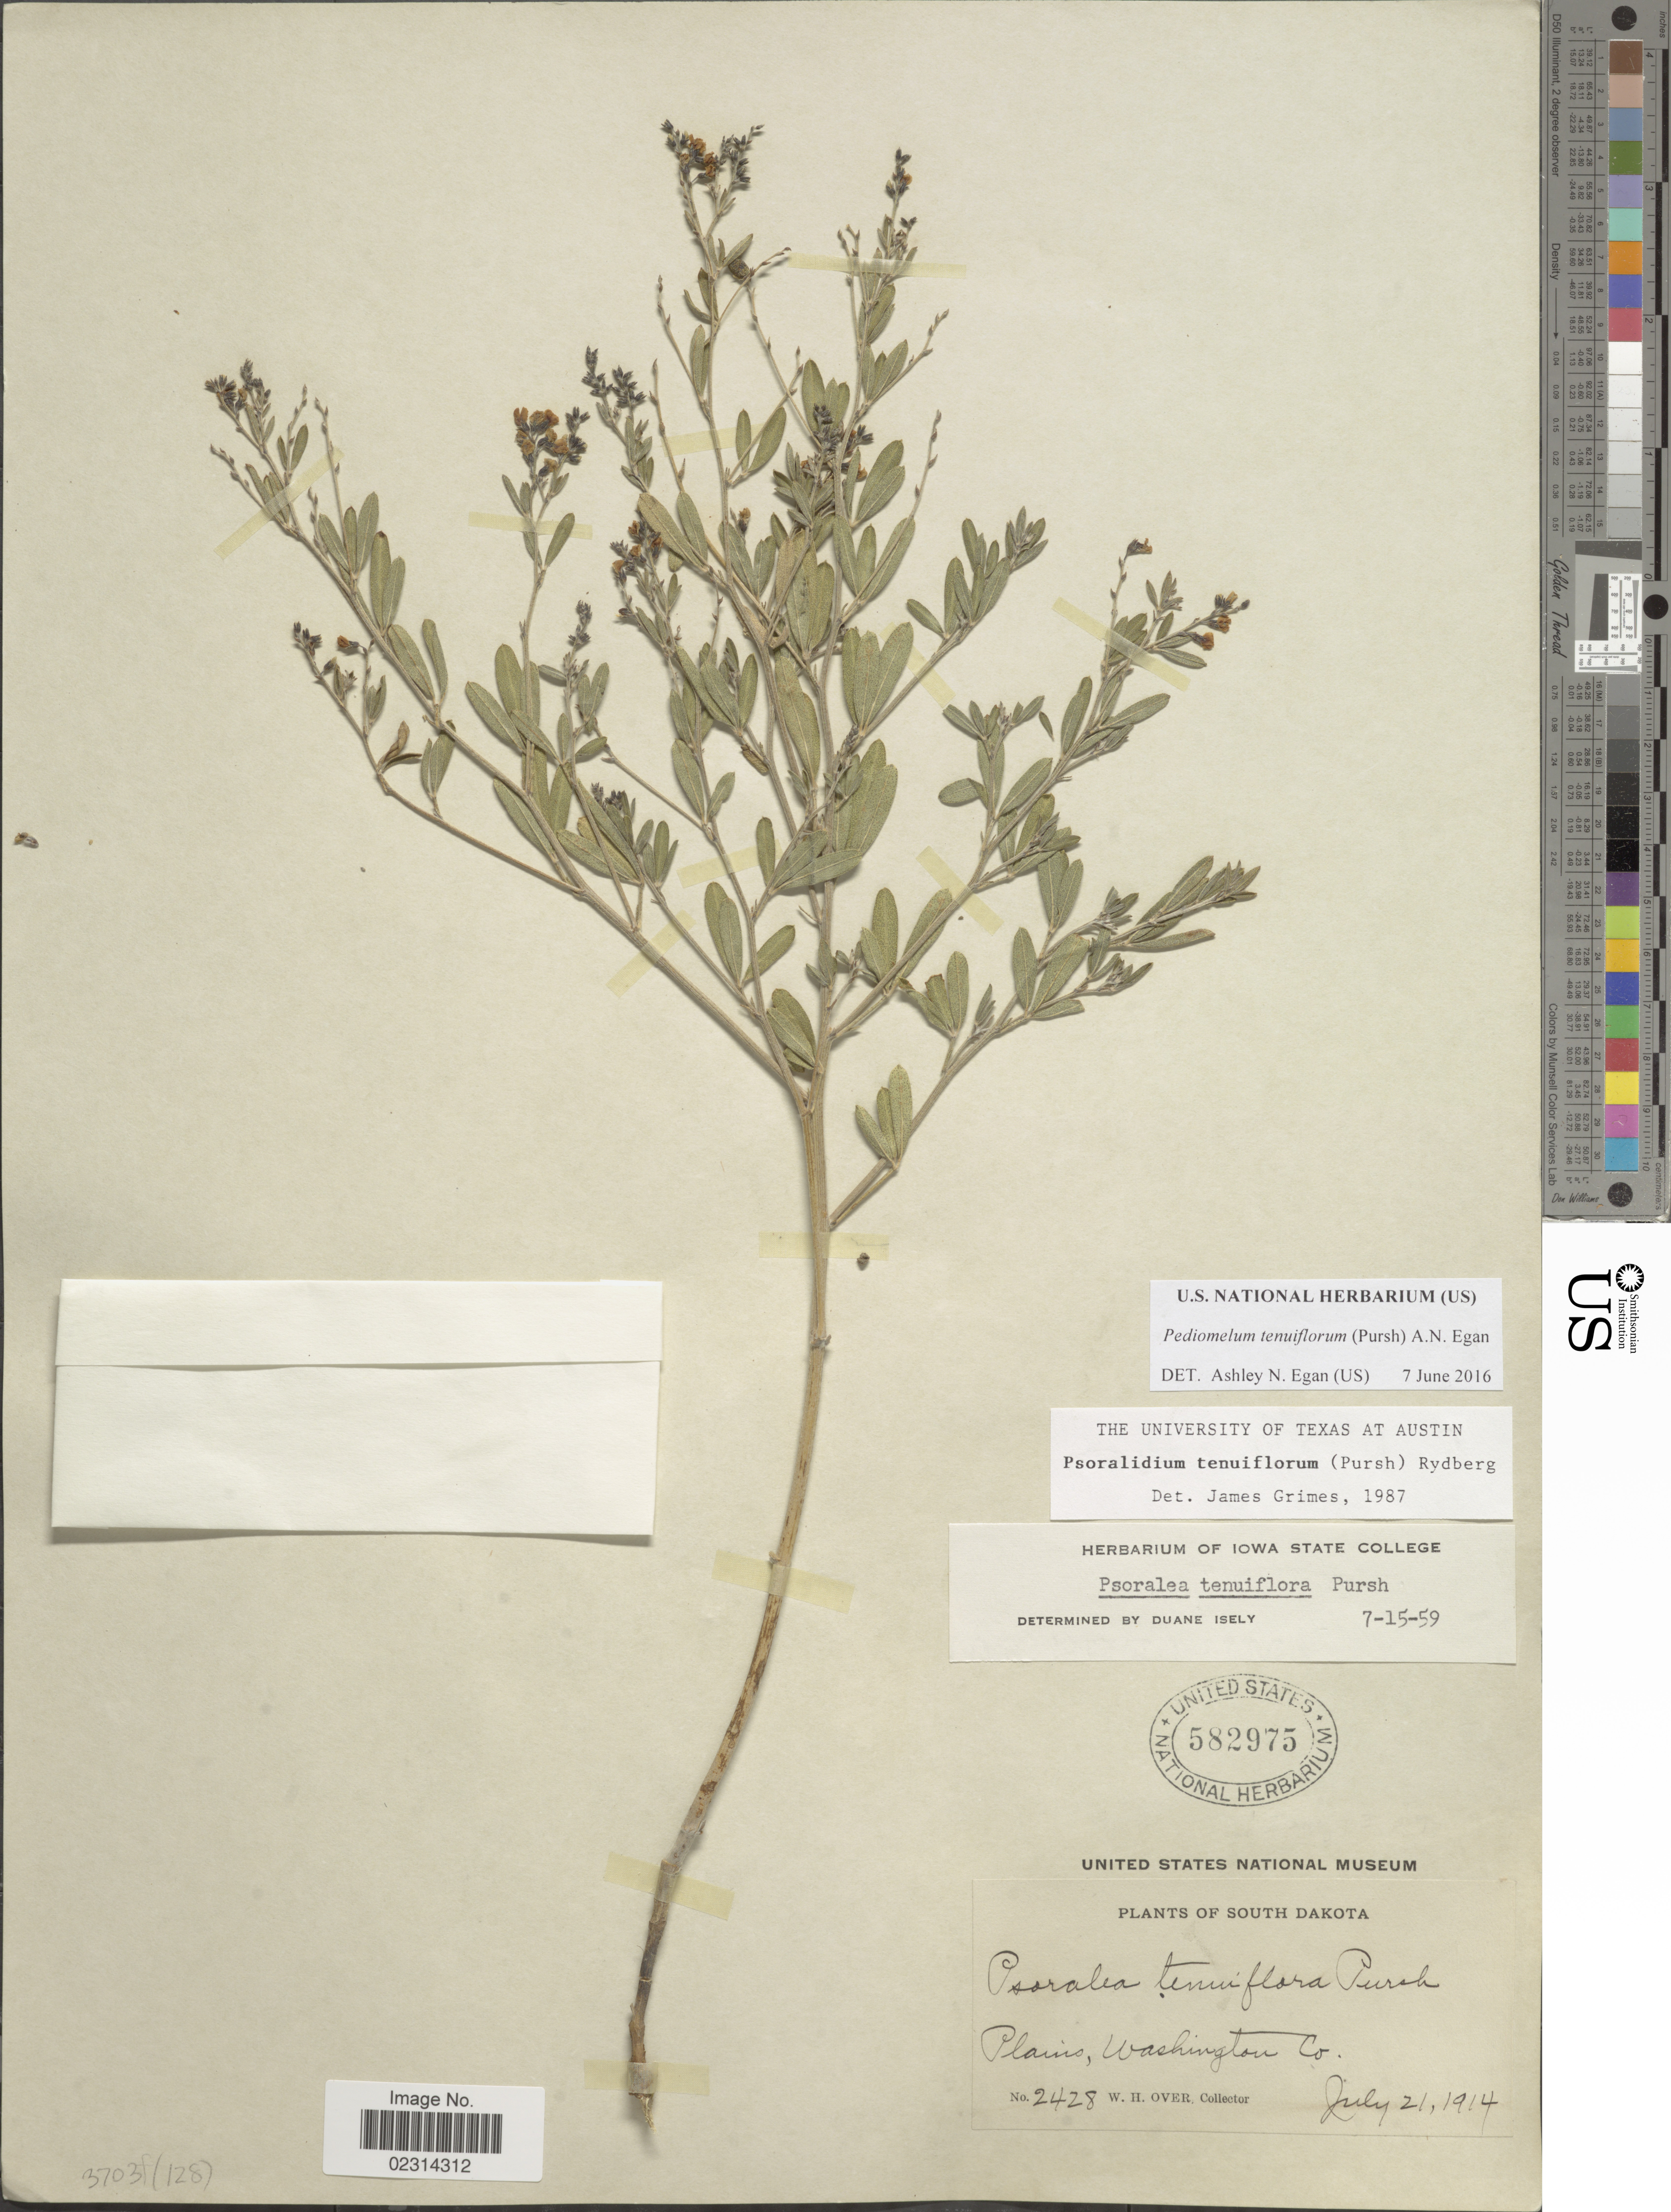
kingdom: Plantae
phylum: Tracheophyta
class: Magnoliopsida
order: Fabales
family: Fabaceae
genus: Psoralidium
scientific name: Psoralidium tenuiflorum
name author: (Pursh) Rydb.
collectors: W. Over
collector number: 2428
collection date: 1914-07-21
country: United States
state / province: South Dakota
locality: Washington Co.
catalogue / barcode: US 582975